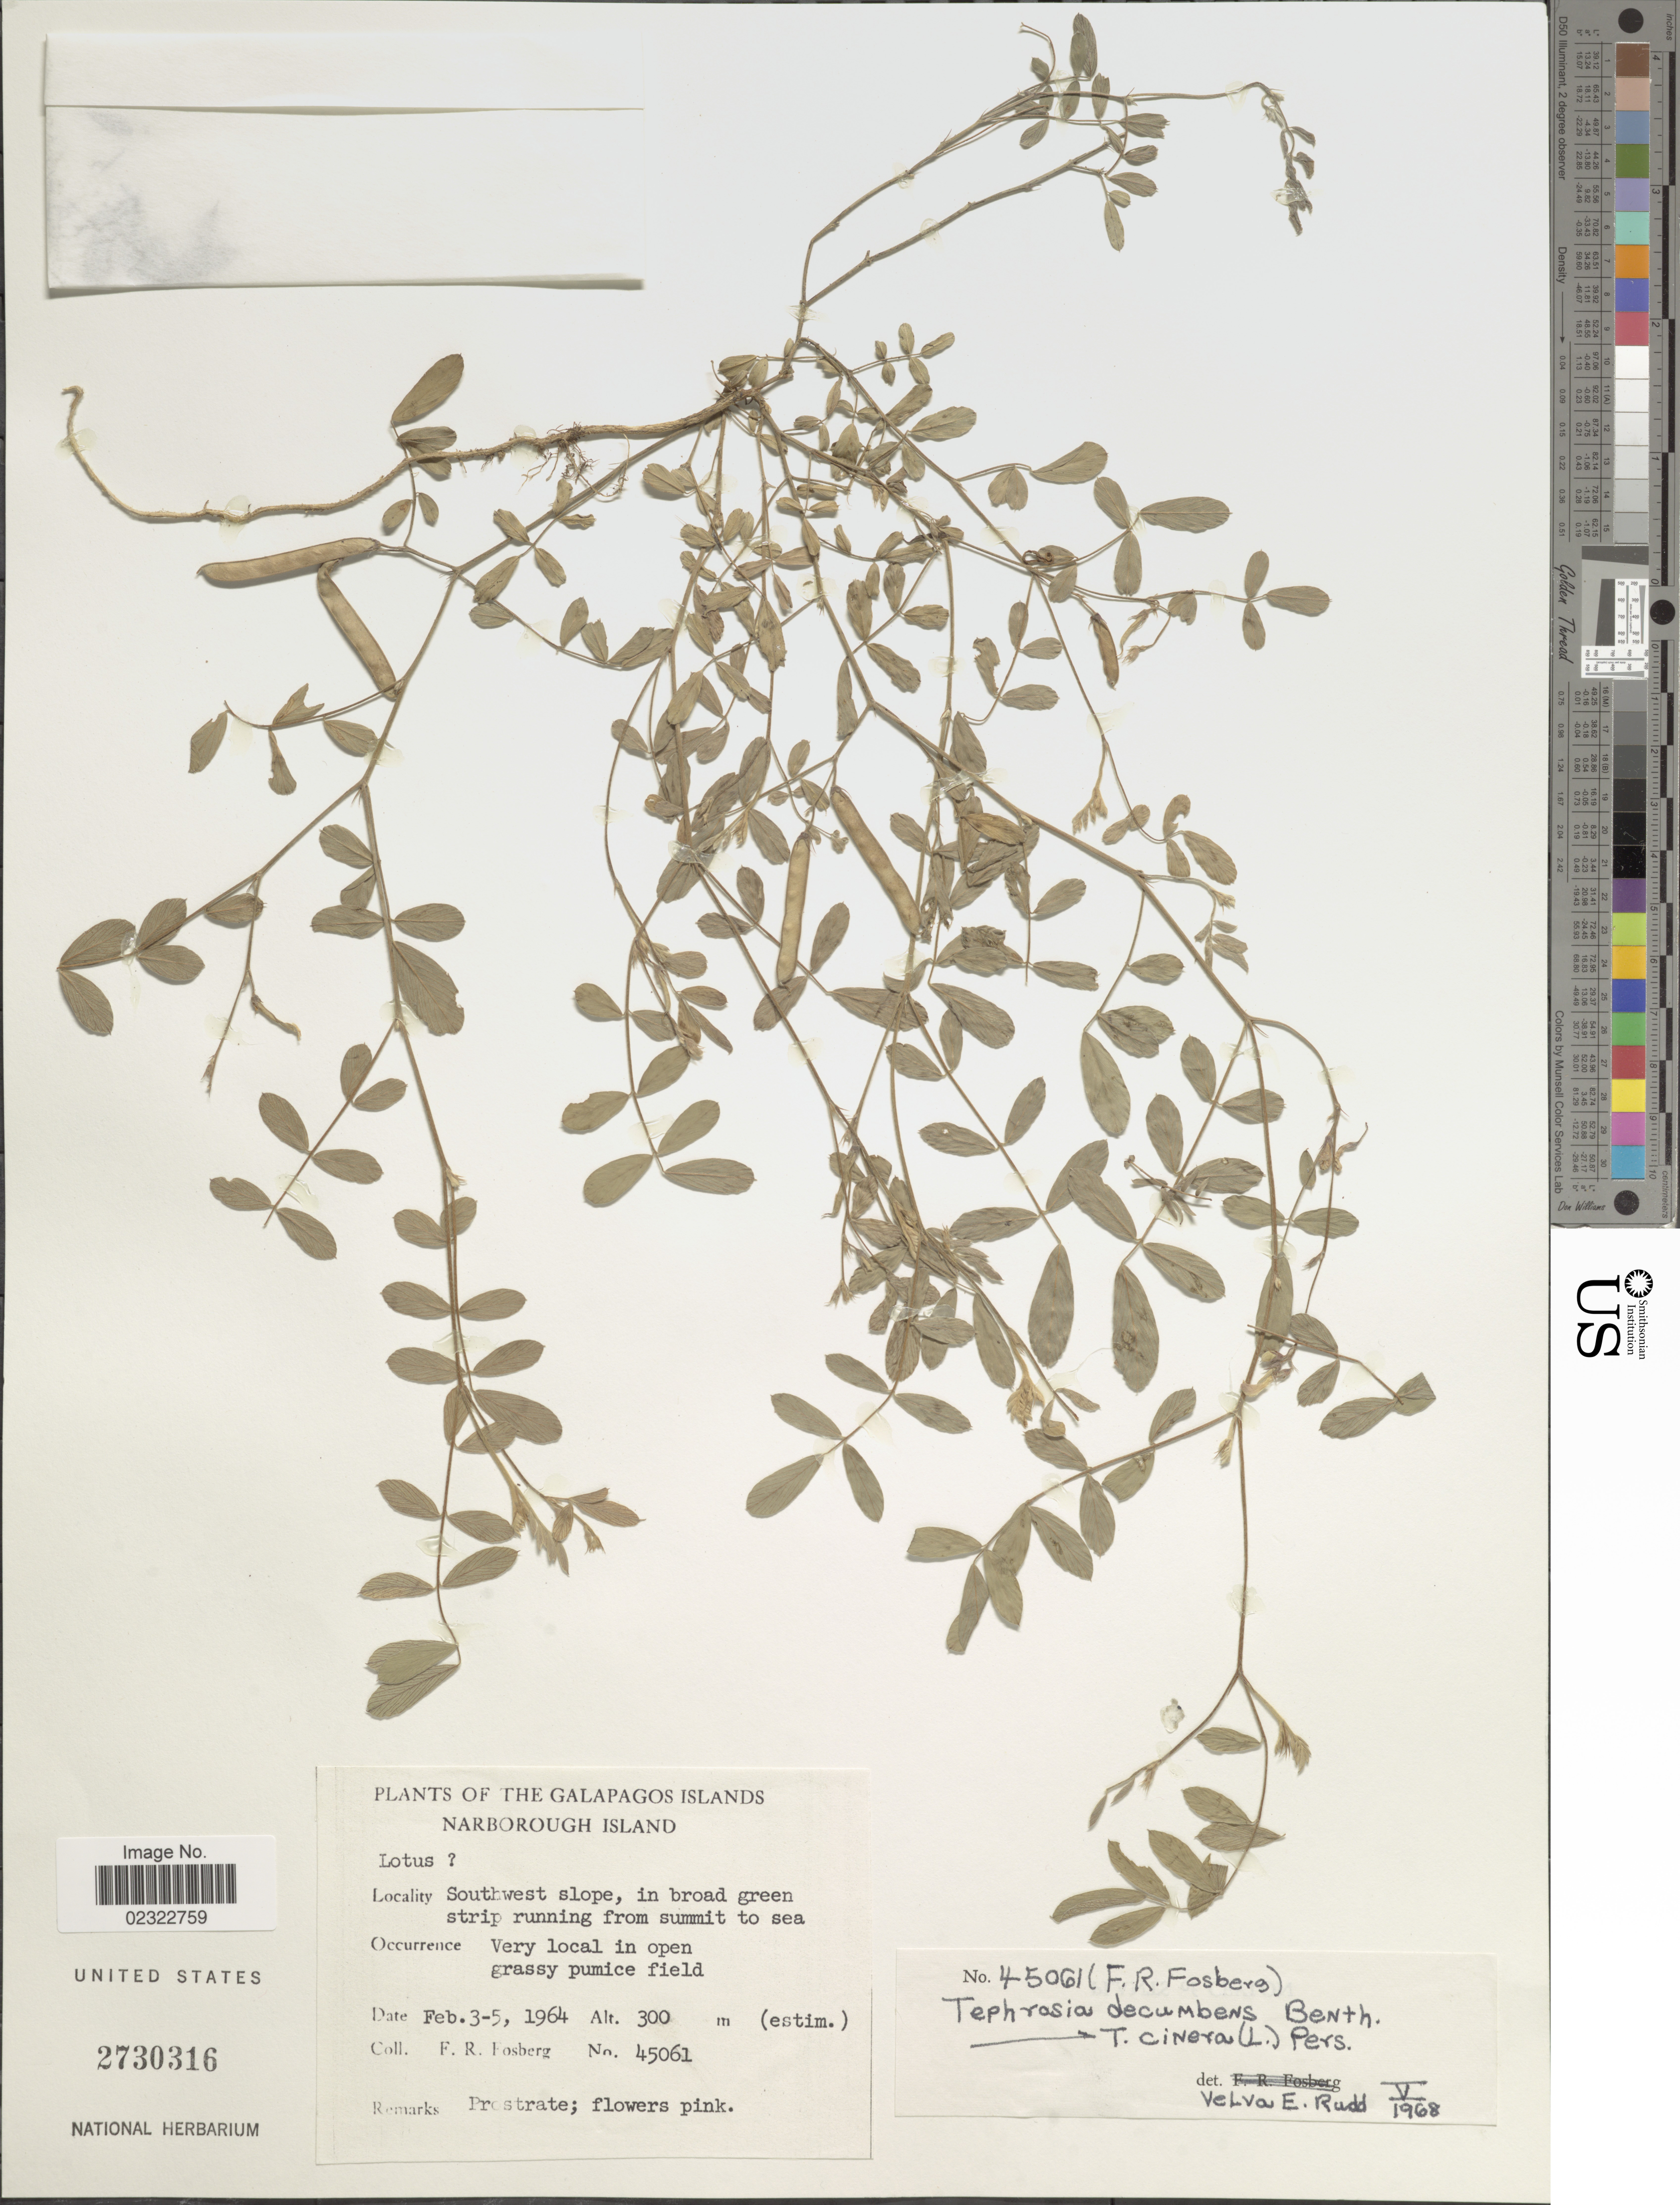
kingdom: Plantae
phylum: Tracheophyta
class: Magnoliopsida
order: Fabales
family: Fabaceae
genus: Tephrosia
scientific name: Tephrosia cinerea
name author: (L.) Pers.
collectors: F. R. Fosberg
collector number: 45061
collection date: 1964-02-03/1964-02-05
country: Ecuador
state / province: Colón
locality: Galapagos Islands. Narborough Island. Southwest slope, in broad green strip running from summit to sea.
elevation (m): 300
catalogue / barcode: US 2730316